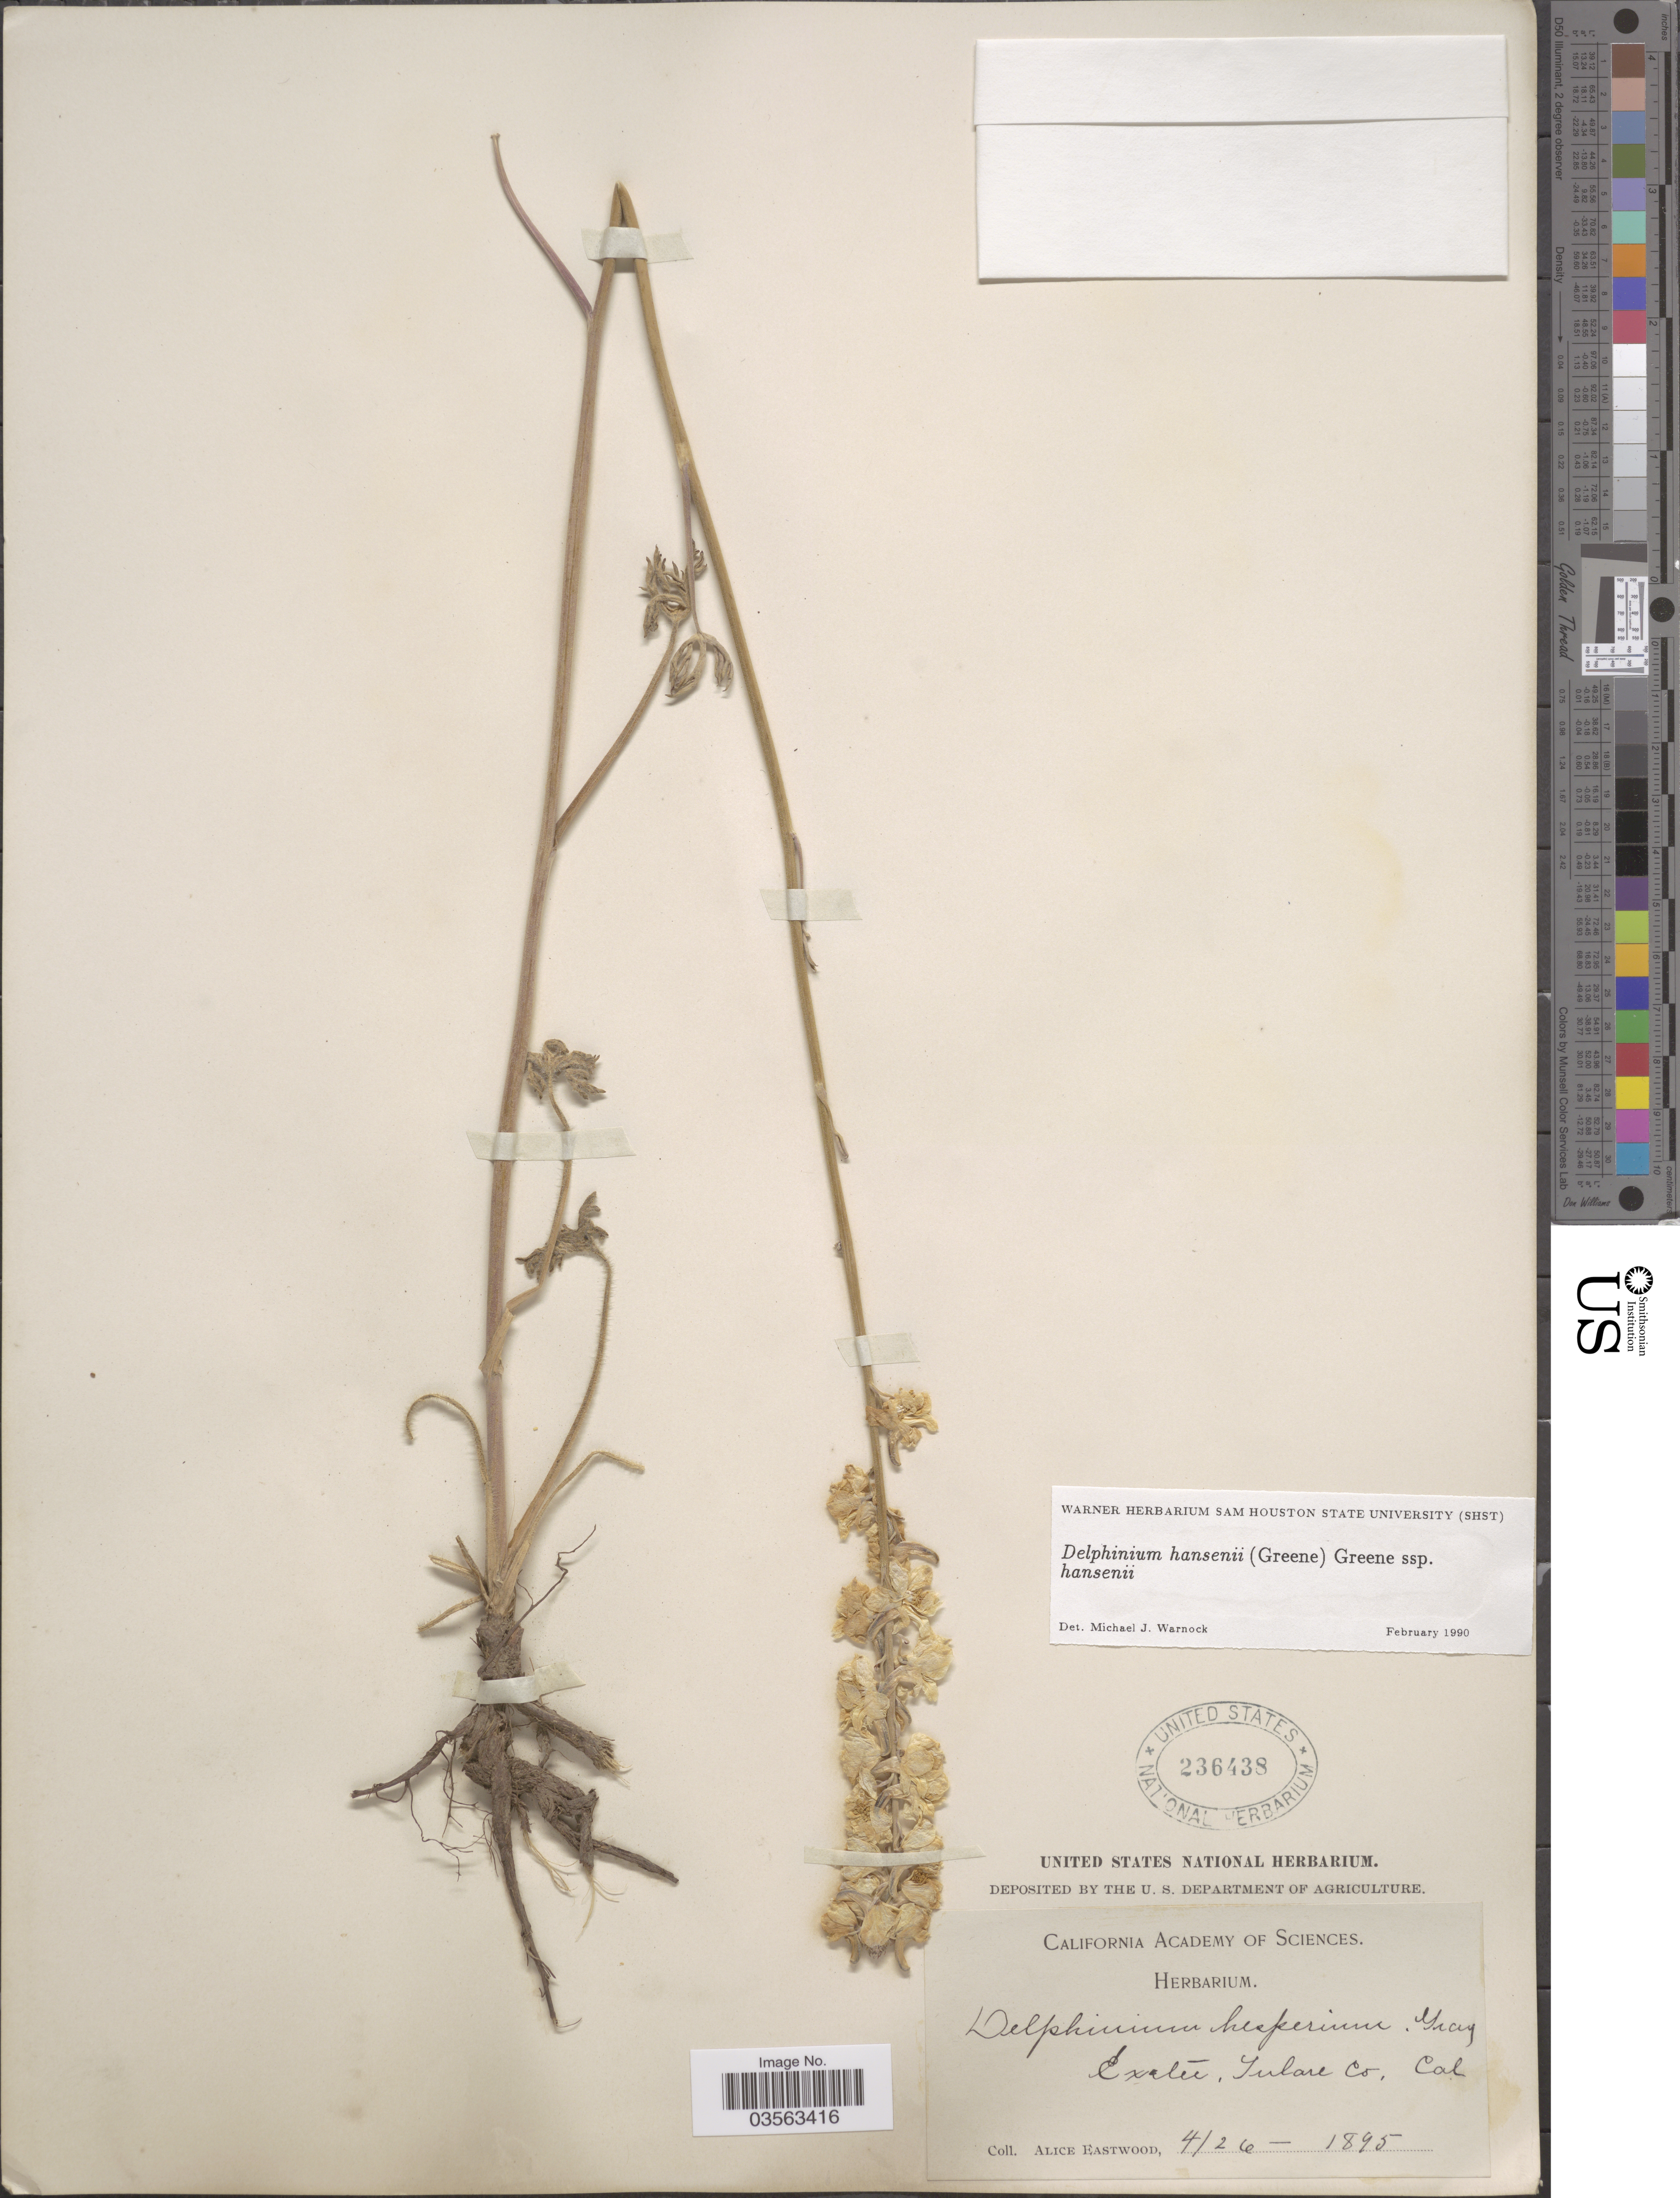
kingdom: Plantae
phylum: Tracheophyta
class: Magnoliopsida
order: Ranunculales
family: Ranunculaceae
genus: Delphinium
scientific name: Delphinium hansenii subsp. hansenii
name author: (Greene) Greene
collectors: A. Eastwood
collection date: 1895-04-26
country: United States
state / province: California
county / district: Tulare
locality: Exeter, Tulare Co.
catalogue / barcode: US 236438